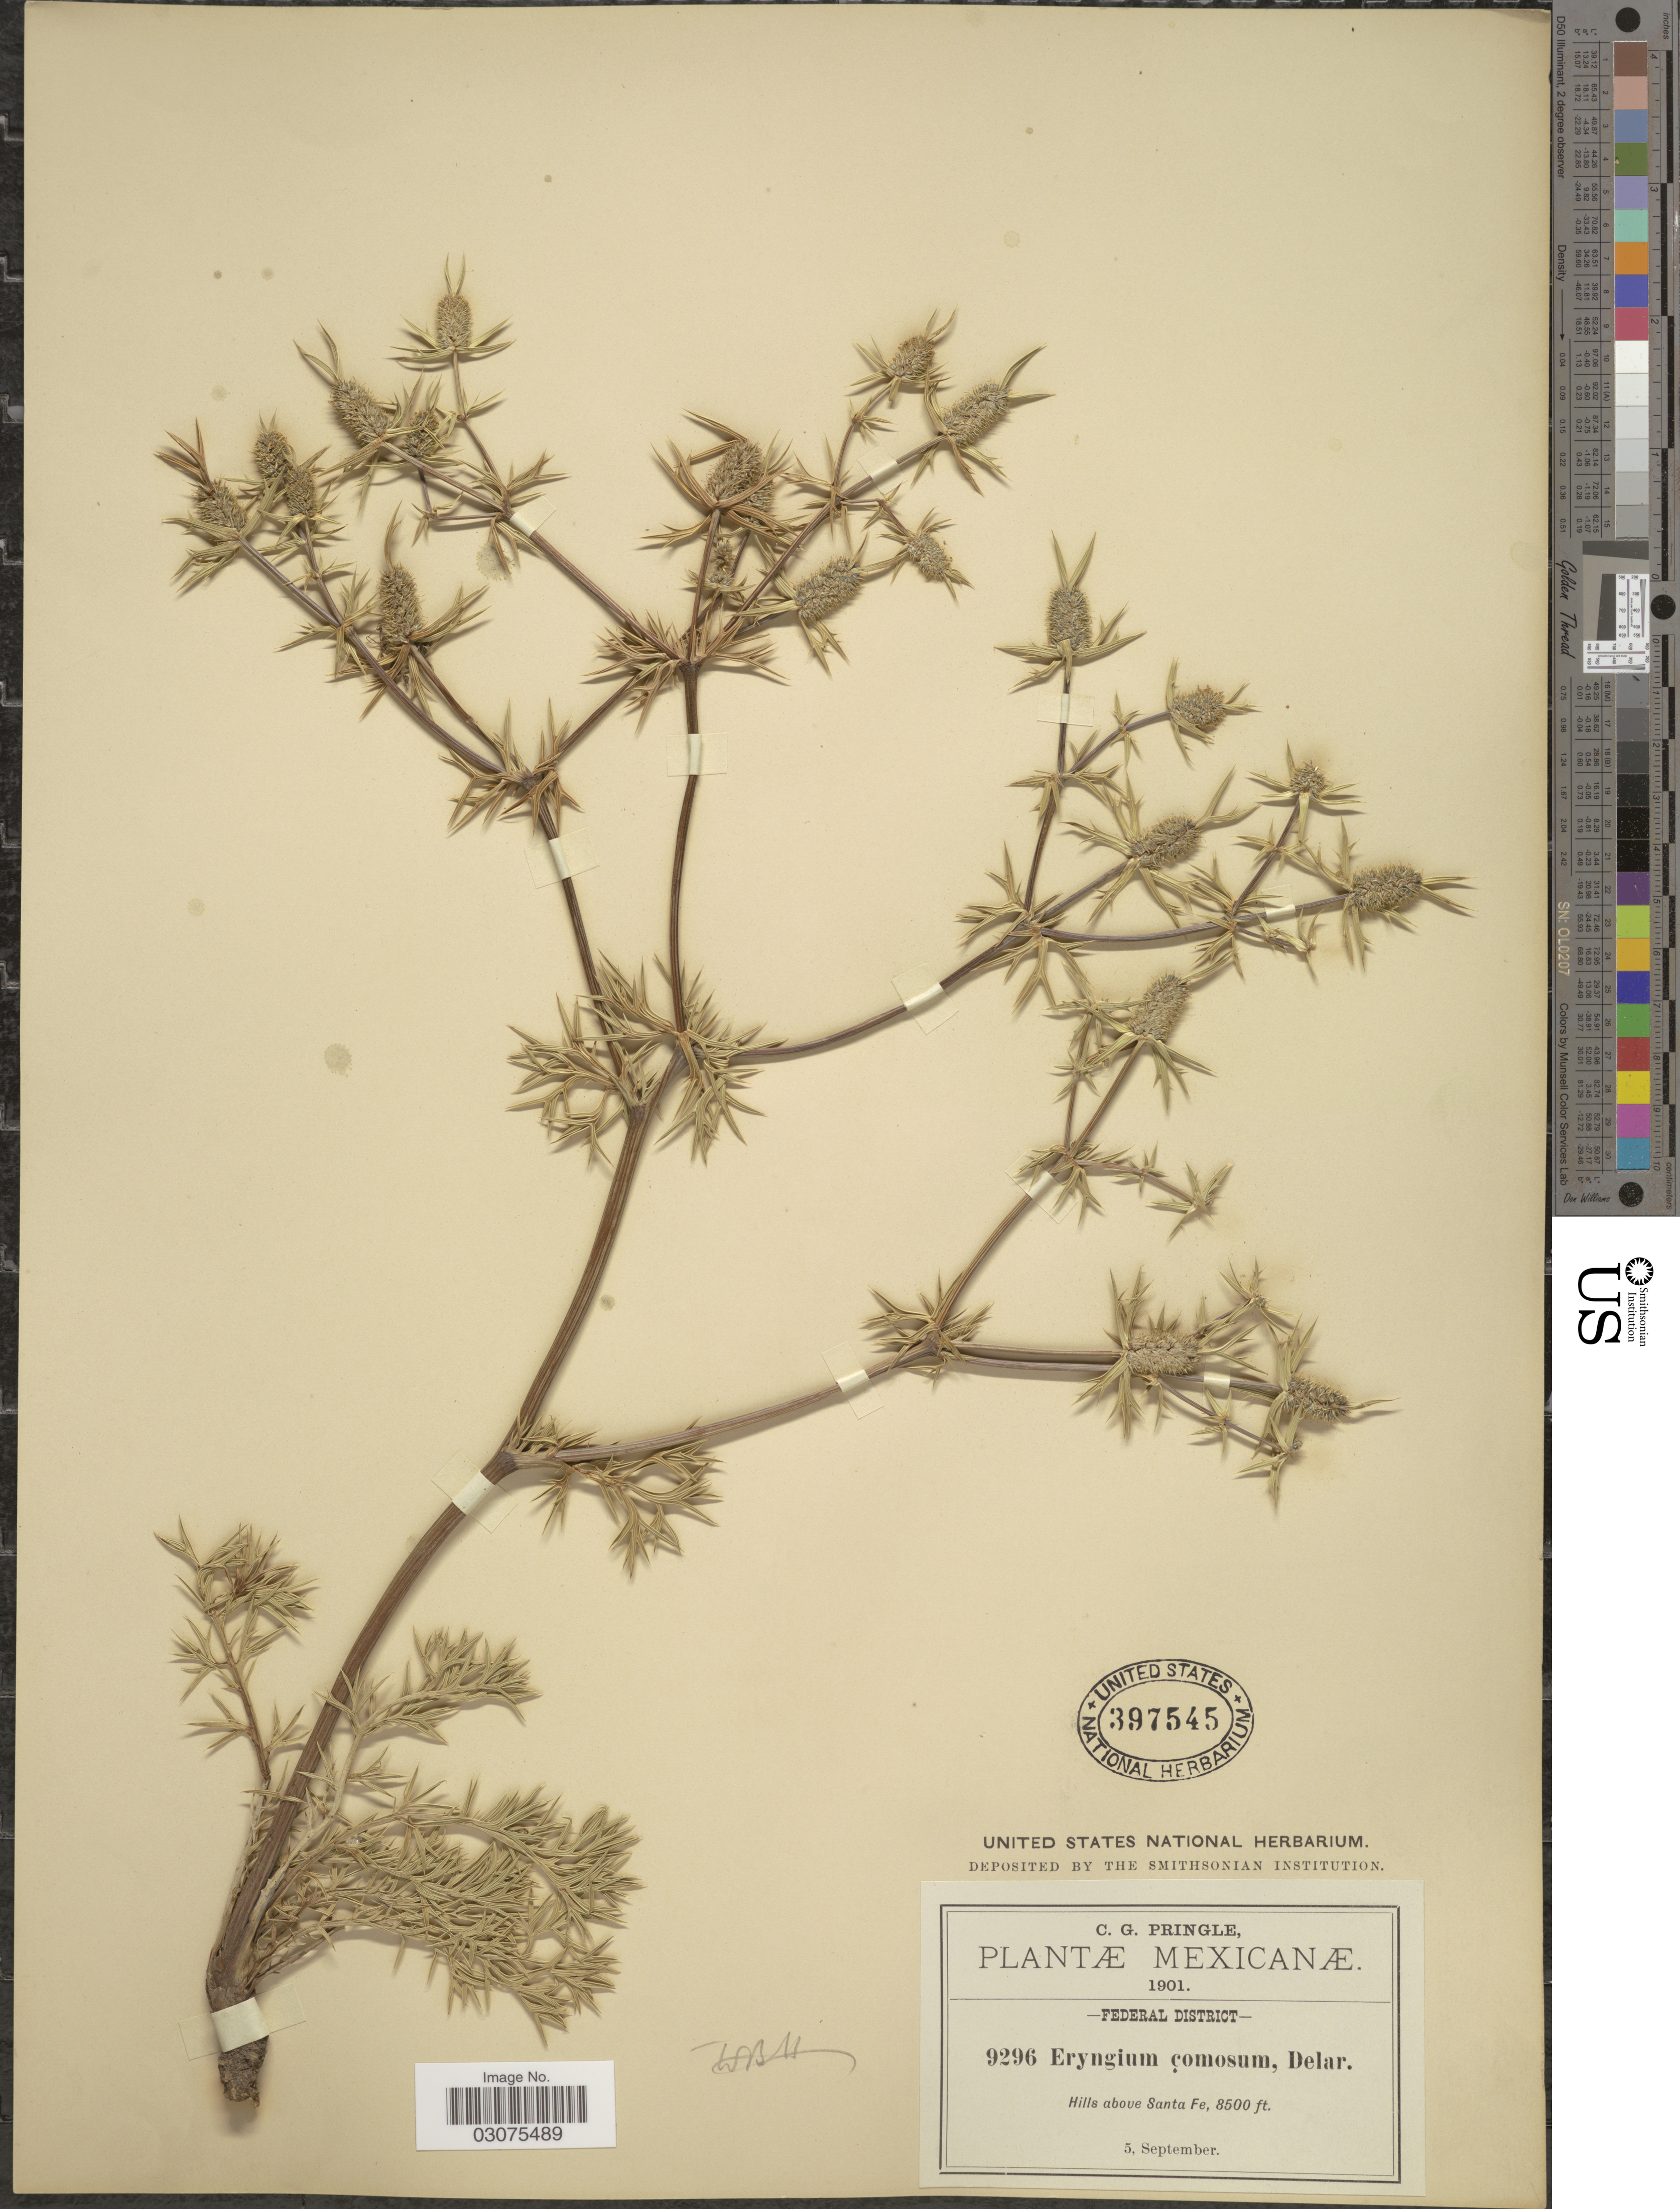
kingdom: Plantae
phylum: Tracheophyta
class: Magnoliopsida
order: Apiales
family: Apiaceae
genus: Eryngium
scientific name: Eryngium comosum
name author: F. Delaroche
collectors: C. G. Pringle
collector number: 9296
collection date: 1901-09-05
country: Mexico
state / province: Distrito Federal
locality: Federal District, Hills above Santa Fe.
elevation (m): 2591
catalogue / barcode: US 397545